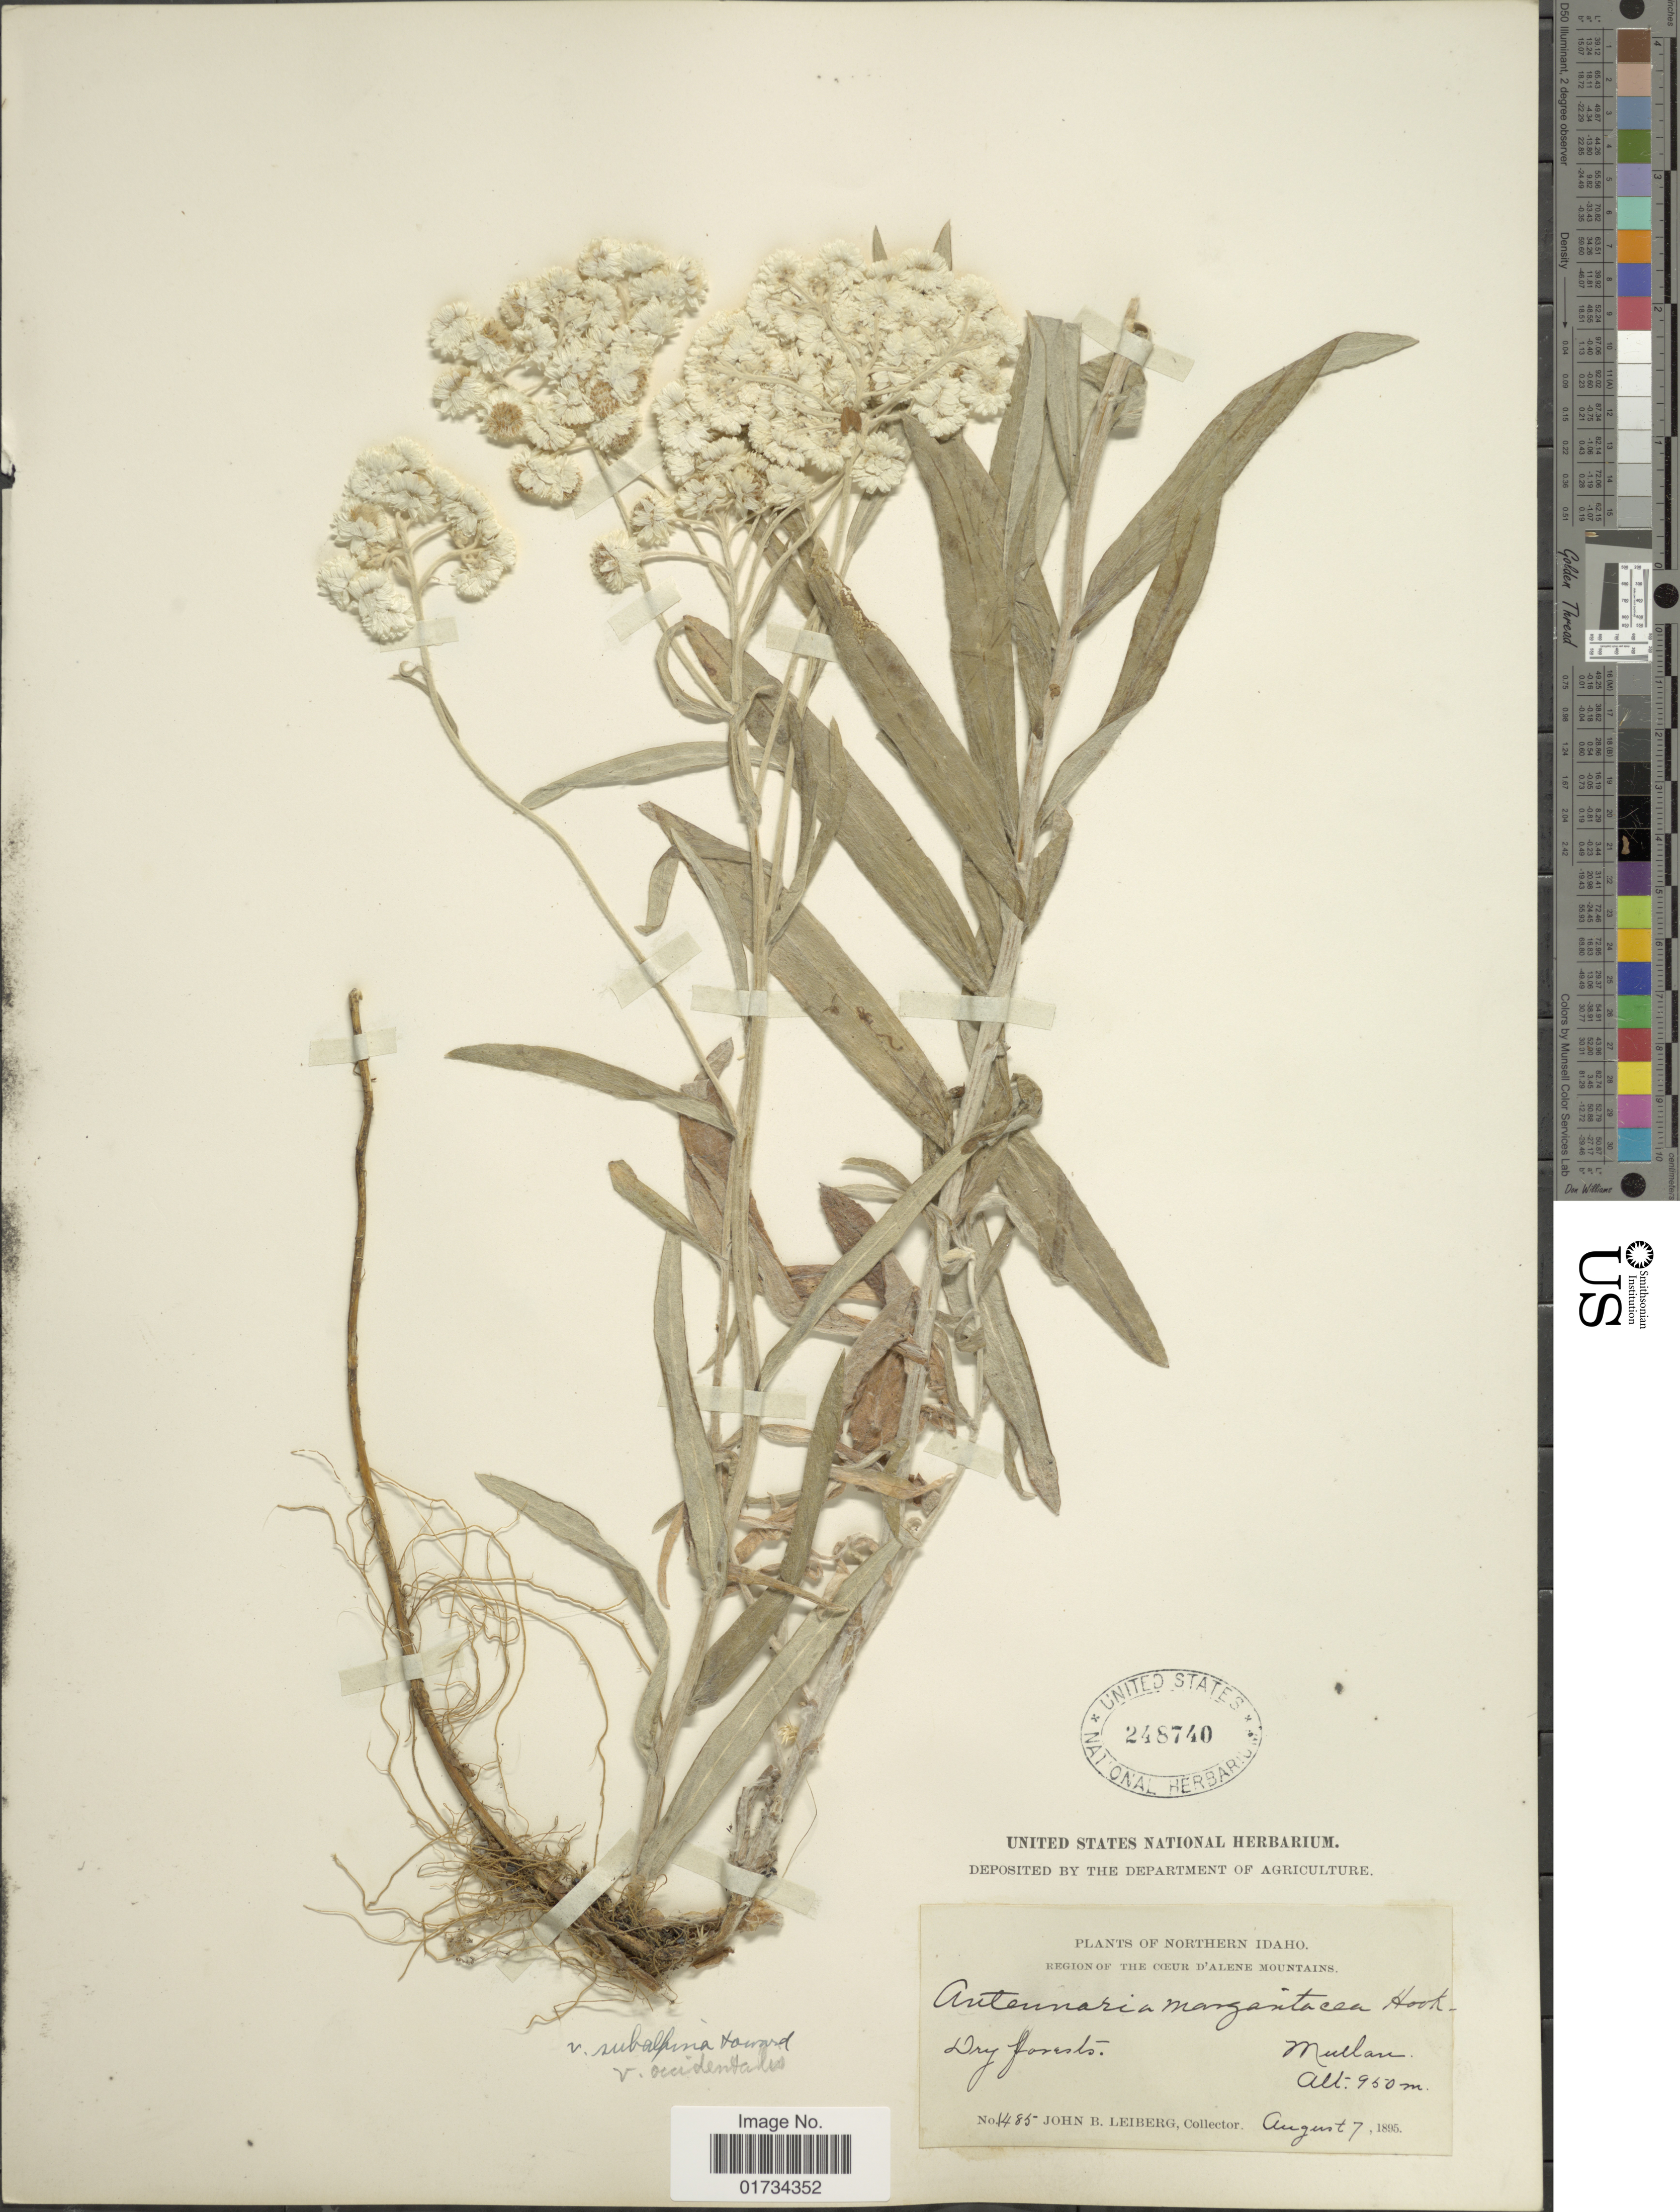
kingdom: Plantae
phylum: Tracheophyta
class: Magnoliopsida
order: Asterales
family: Asteraceae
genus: Anaphalis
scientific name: Anaphalis subalpina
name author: (A. Gray) Rydb.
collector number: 1485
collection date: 1895-08-07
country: United States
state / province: Idaho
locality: Northern Idaho. Mullan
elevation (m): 950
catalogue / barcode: US 248740